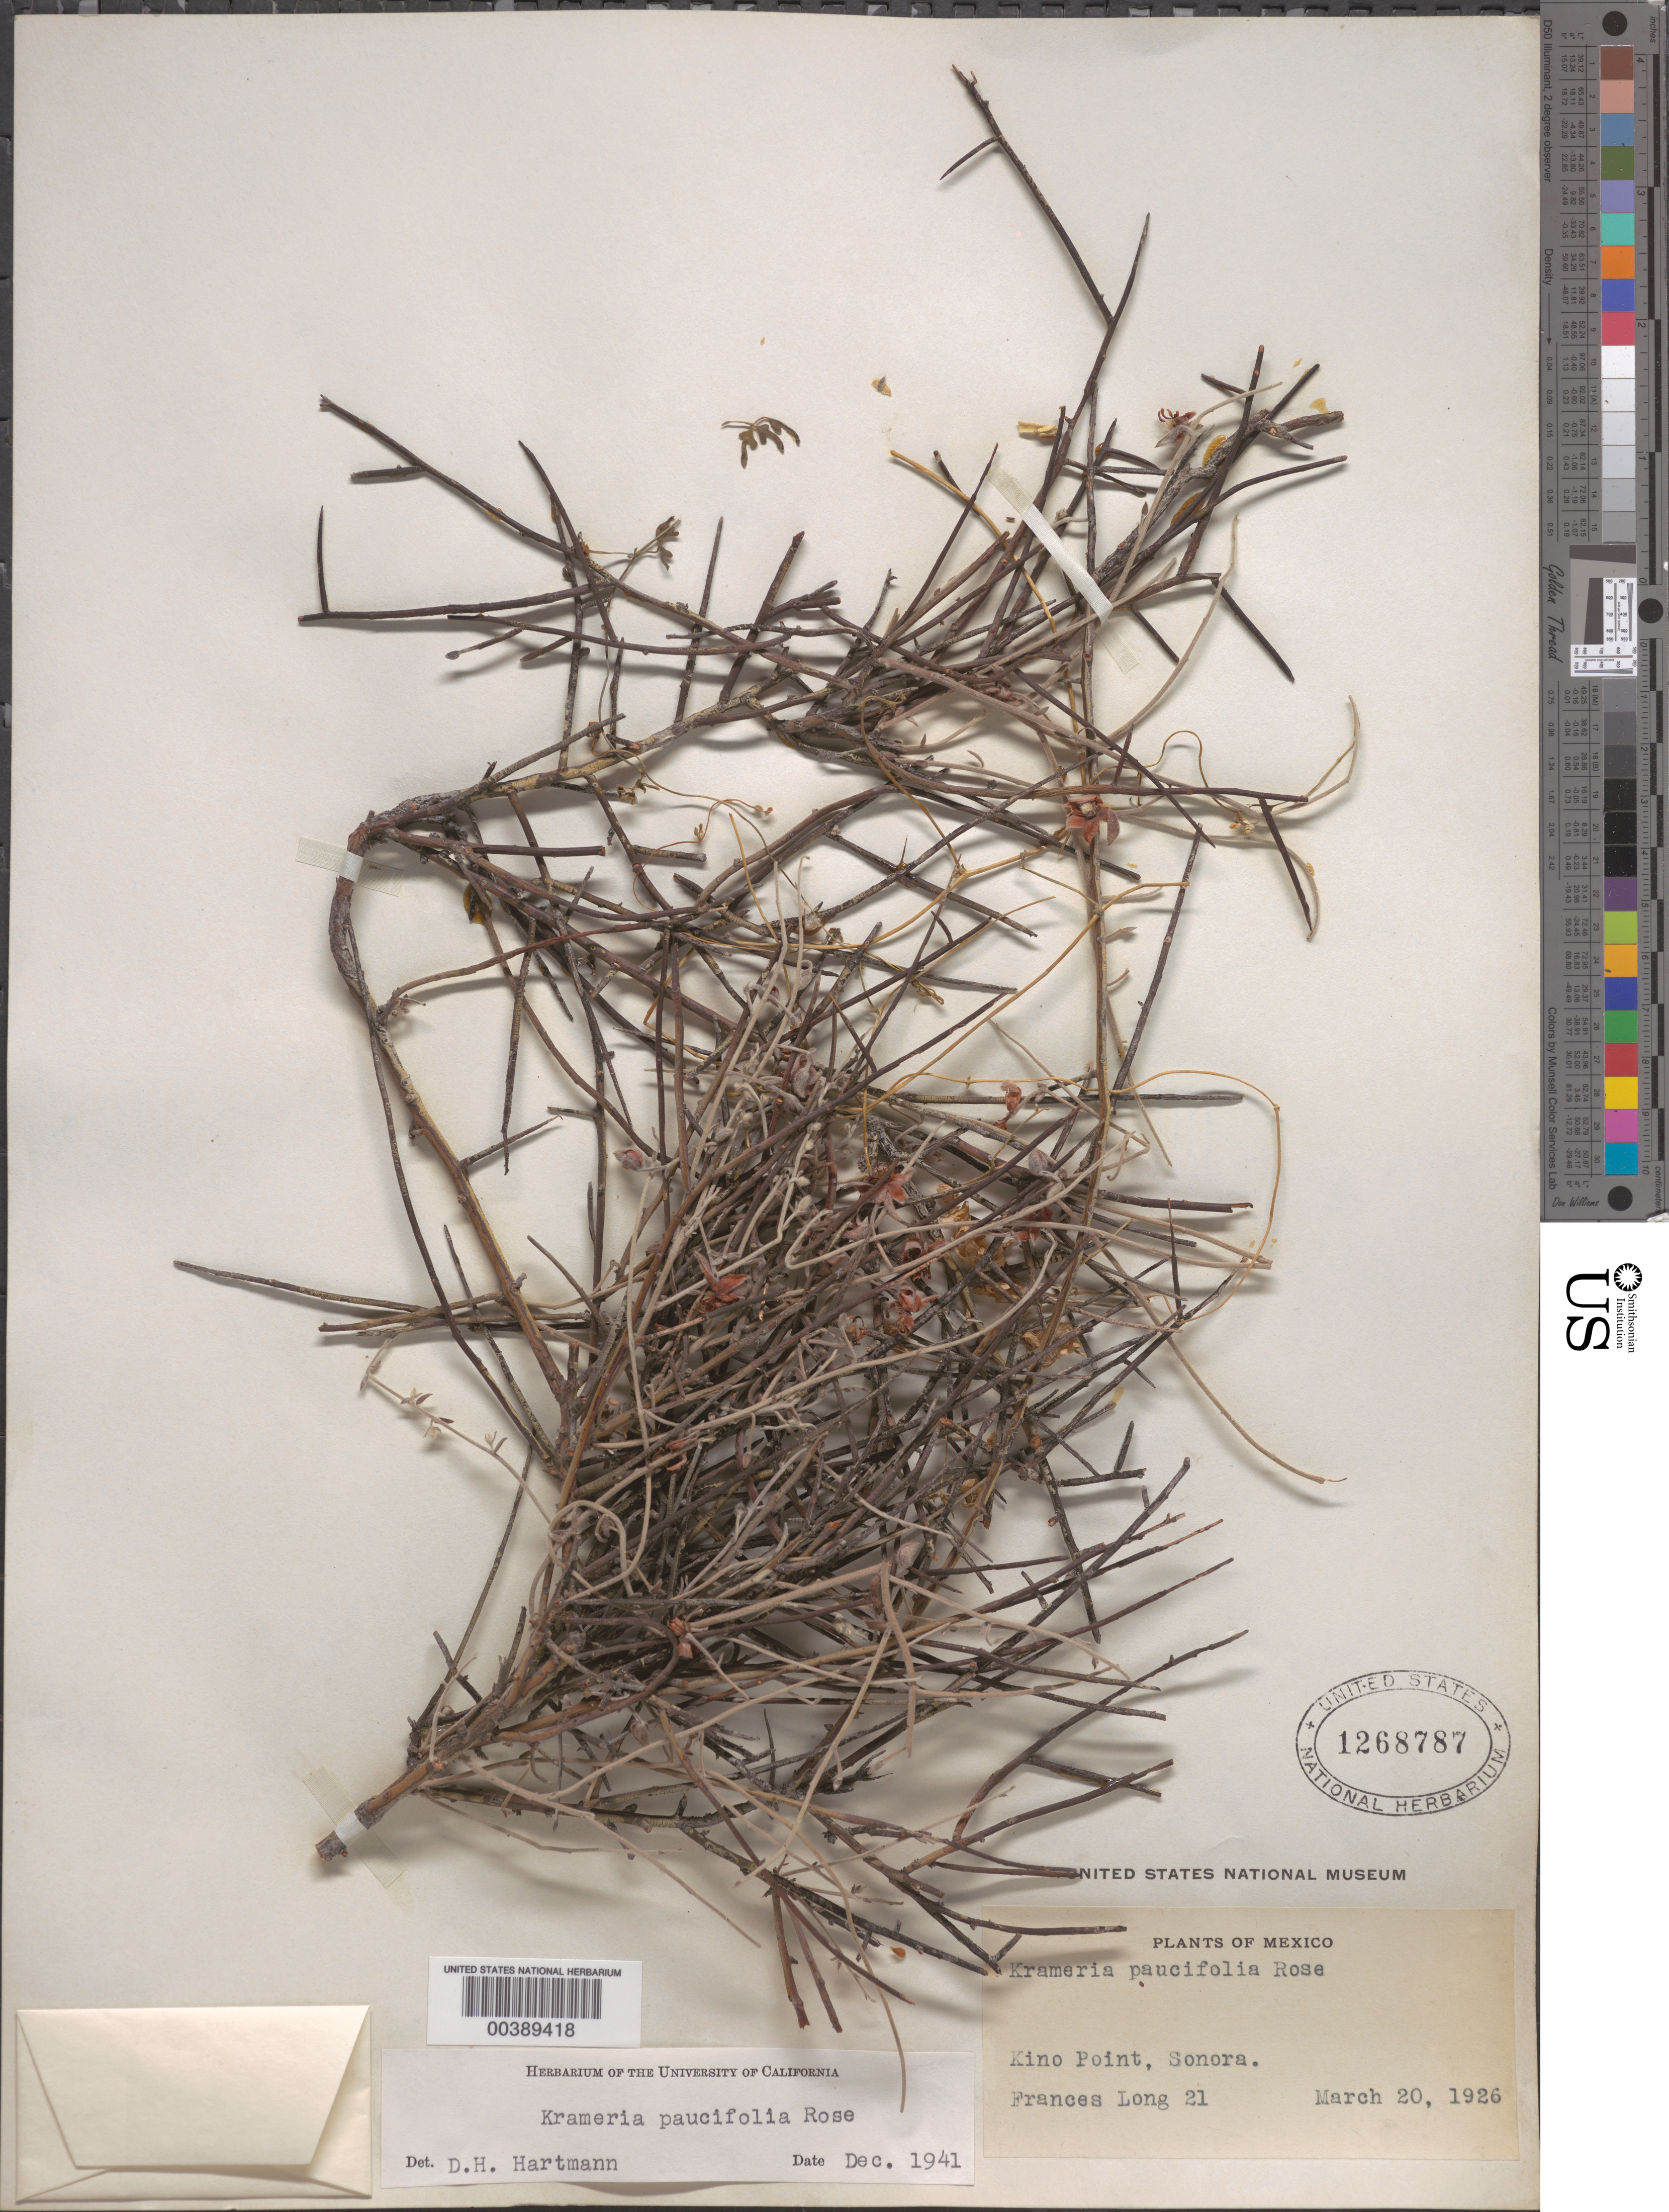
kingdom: Plantae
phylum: Tracheophyta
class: Magnoliopsida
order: Zygophyllales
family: Krameriaceae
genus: Krameria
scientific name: Krameria grayi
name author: Rose & J.H. Painter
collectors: F. Long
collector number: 21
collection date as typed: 20 Mar 1926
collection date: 1926-03-20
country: Mexico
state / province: Sonora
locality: Kino point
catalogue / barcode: US 1268787